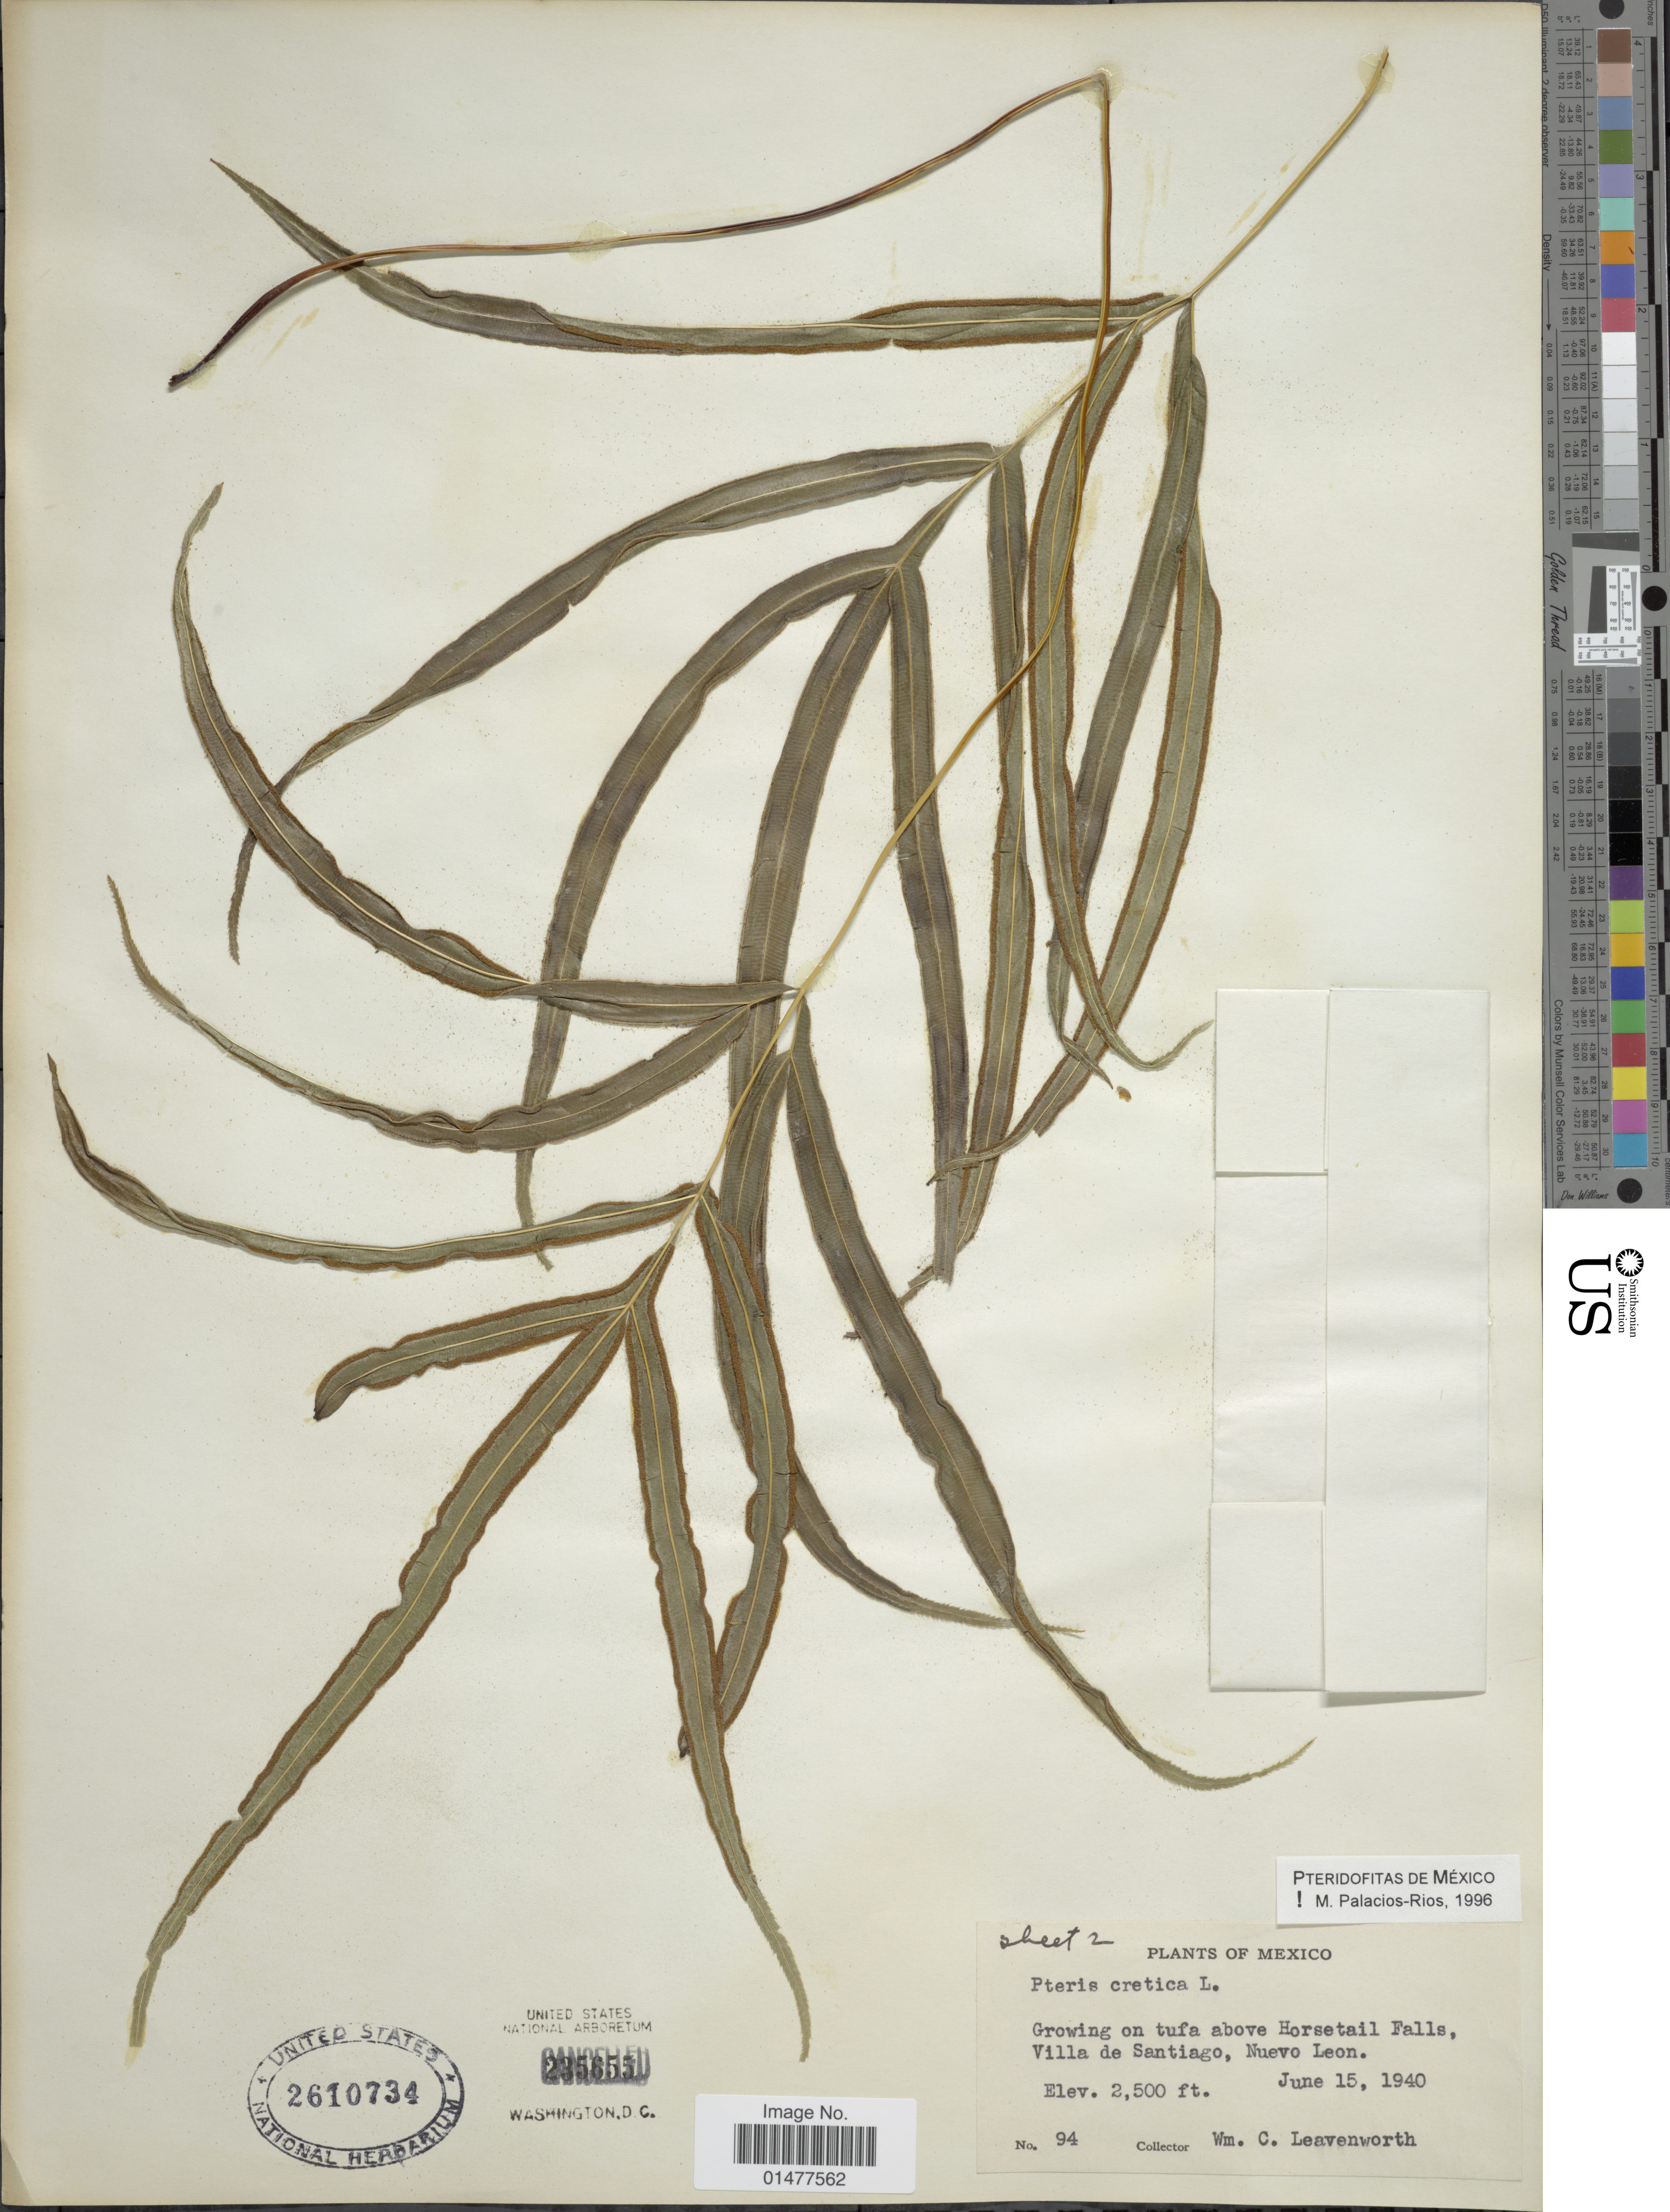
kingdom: Plantae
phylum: Tracheophyta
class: Polypodiopsida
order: Polypodiales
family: Pteridaceae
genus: Pteris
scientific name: Pteris cretica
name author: L.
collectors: W. C. Leavenworth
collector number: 94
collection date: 1940-06-15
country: Mexico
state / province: Nuevo León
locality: Growing on tufa above Horsetail Falls, Villa de Santiago.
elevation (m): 762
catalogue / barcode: US 2610734